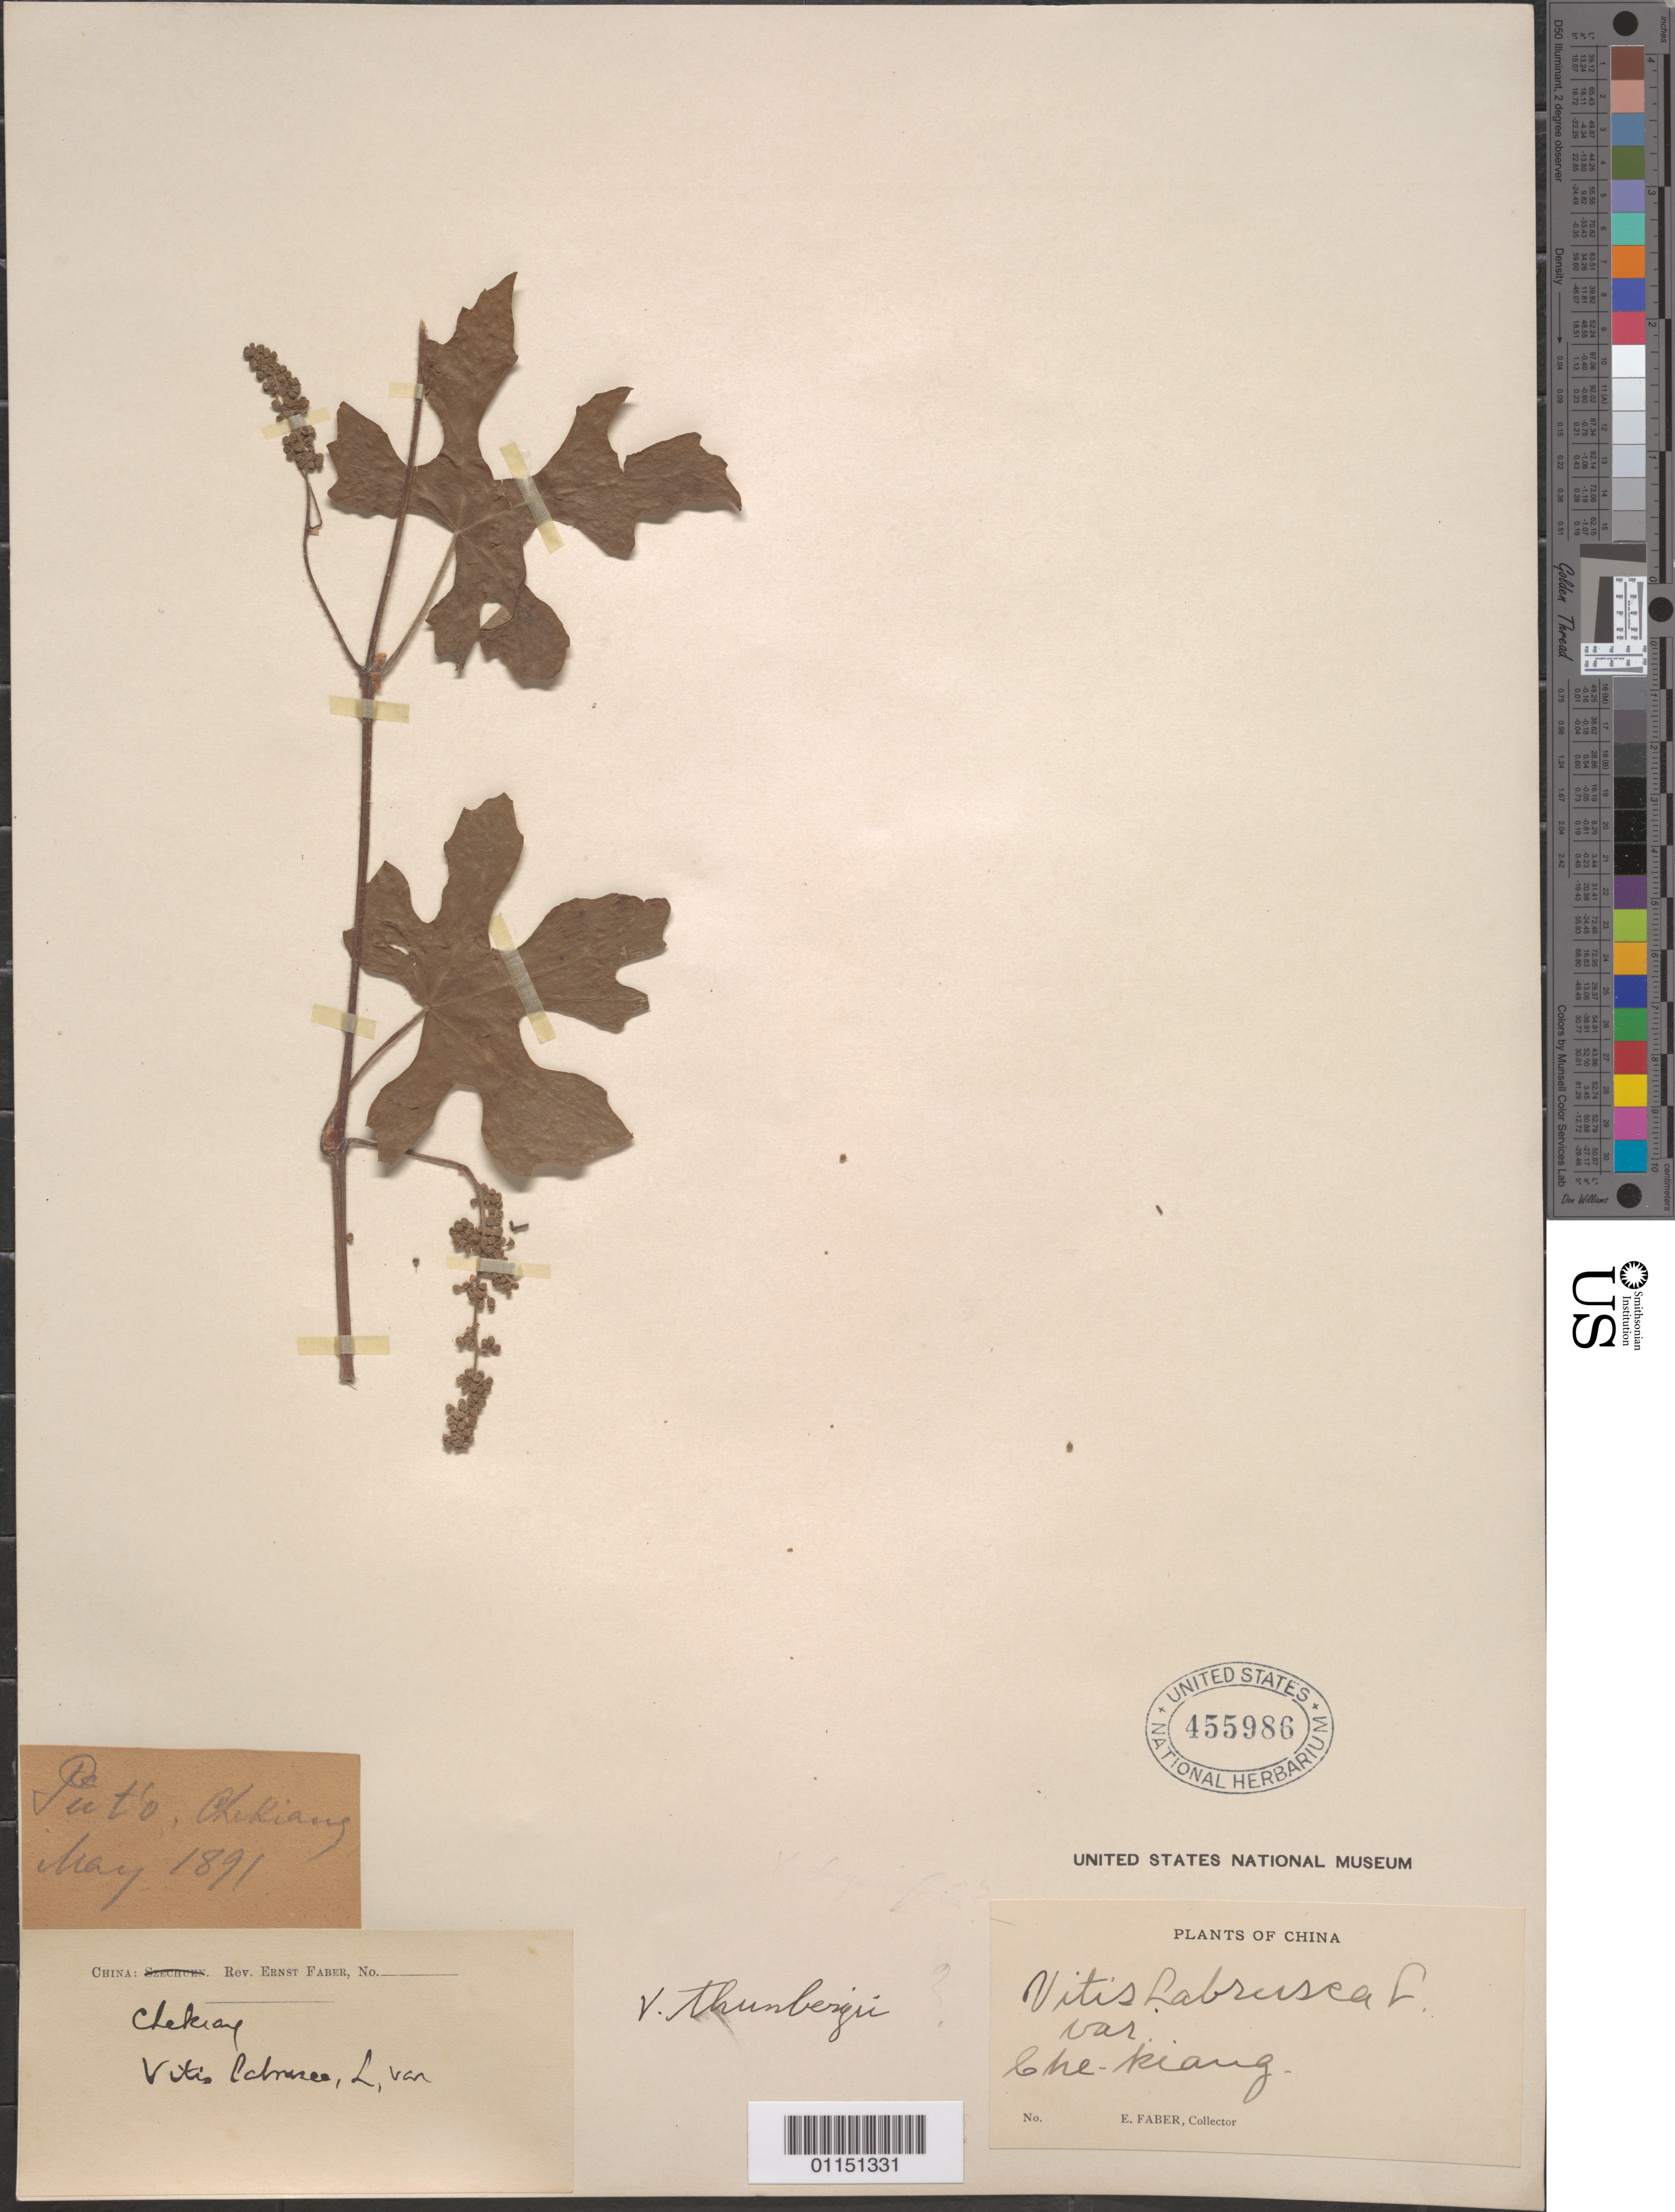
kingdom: Plantae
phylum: Tracheophyta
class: Magnoliopsida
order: Vitales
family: Vitaceae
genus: Vitis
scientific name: Vitis thunbergii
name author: Siebold & Zucc.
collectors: E. Faber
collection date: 1891-05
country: China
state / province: Zhejiang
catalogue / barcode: US 455986